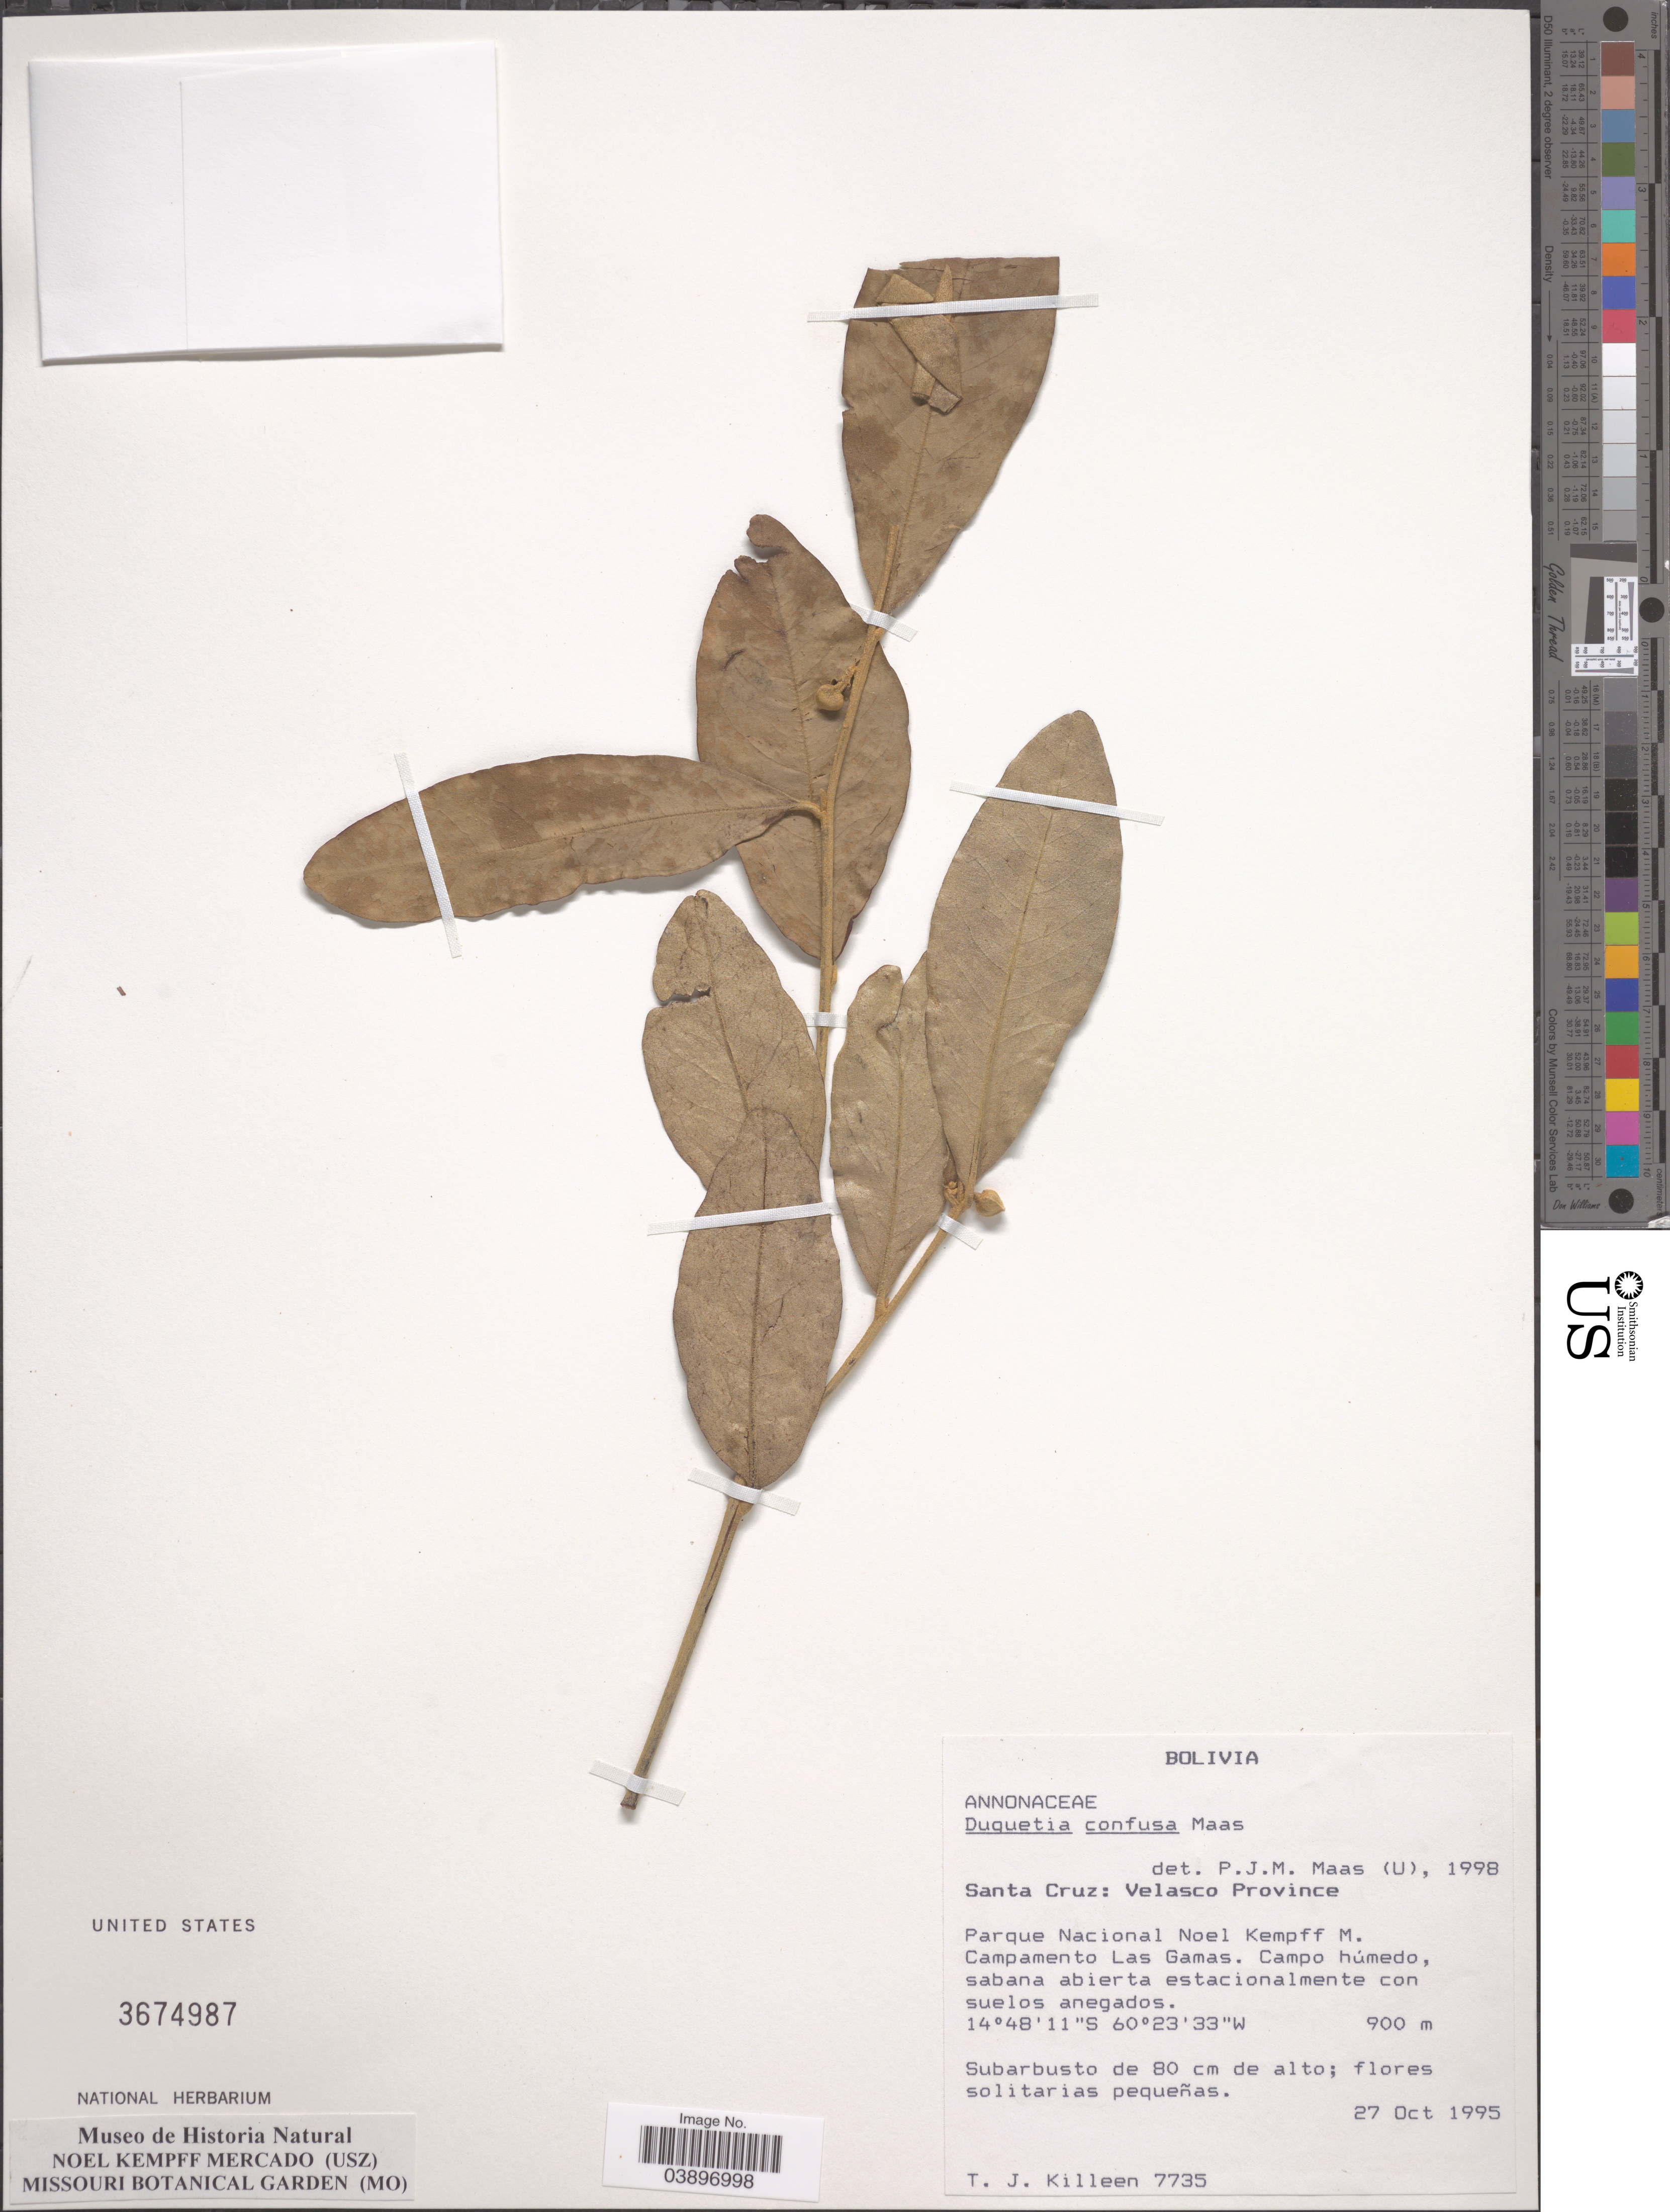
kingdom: Plantae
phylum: Tracheophyta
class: Magnoliopsida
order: Magnoliales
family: Annonaceae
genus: Duguetia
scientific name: Duguetia confusa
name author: Maas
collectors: T. J. Killeen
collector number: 7735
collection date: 1995-10-27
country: Bolivia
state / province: Santa Cruz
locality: Velasco Province. Parque Nacional Noel Kempff M. Campamento Las Gamas. Campo húmedo, sabana abierta estacionalmente con suelos anejados.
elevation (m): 900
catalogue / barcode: US 3674987